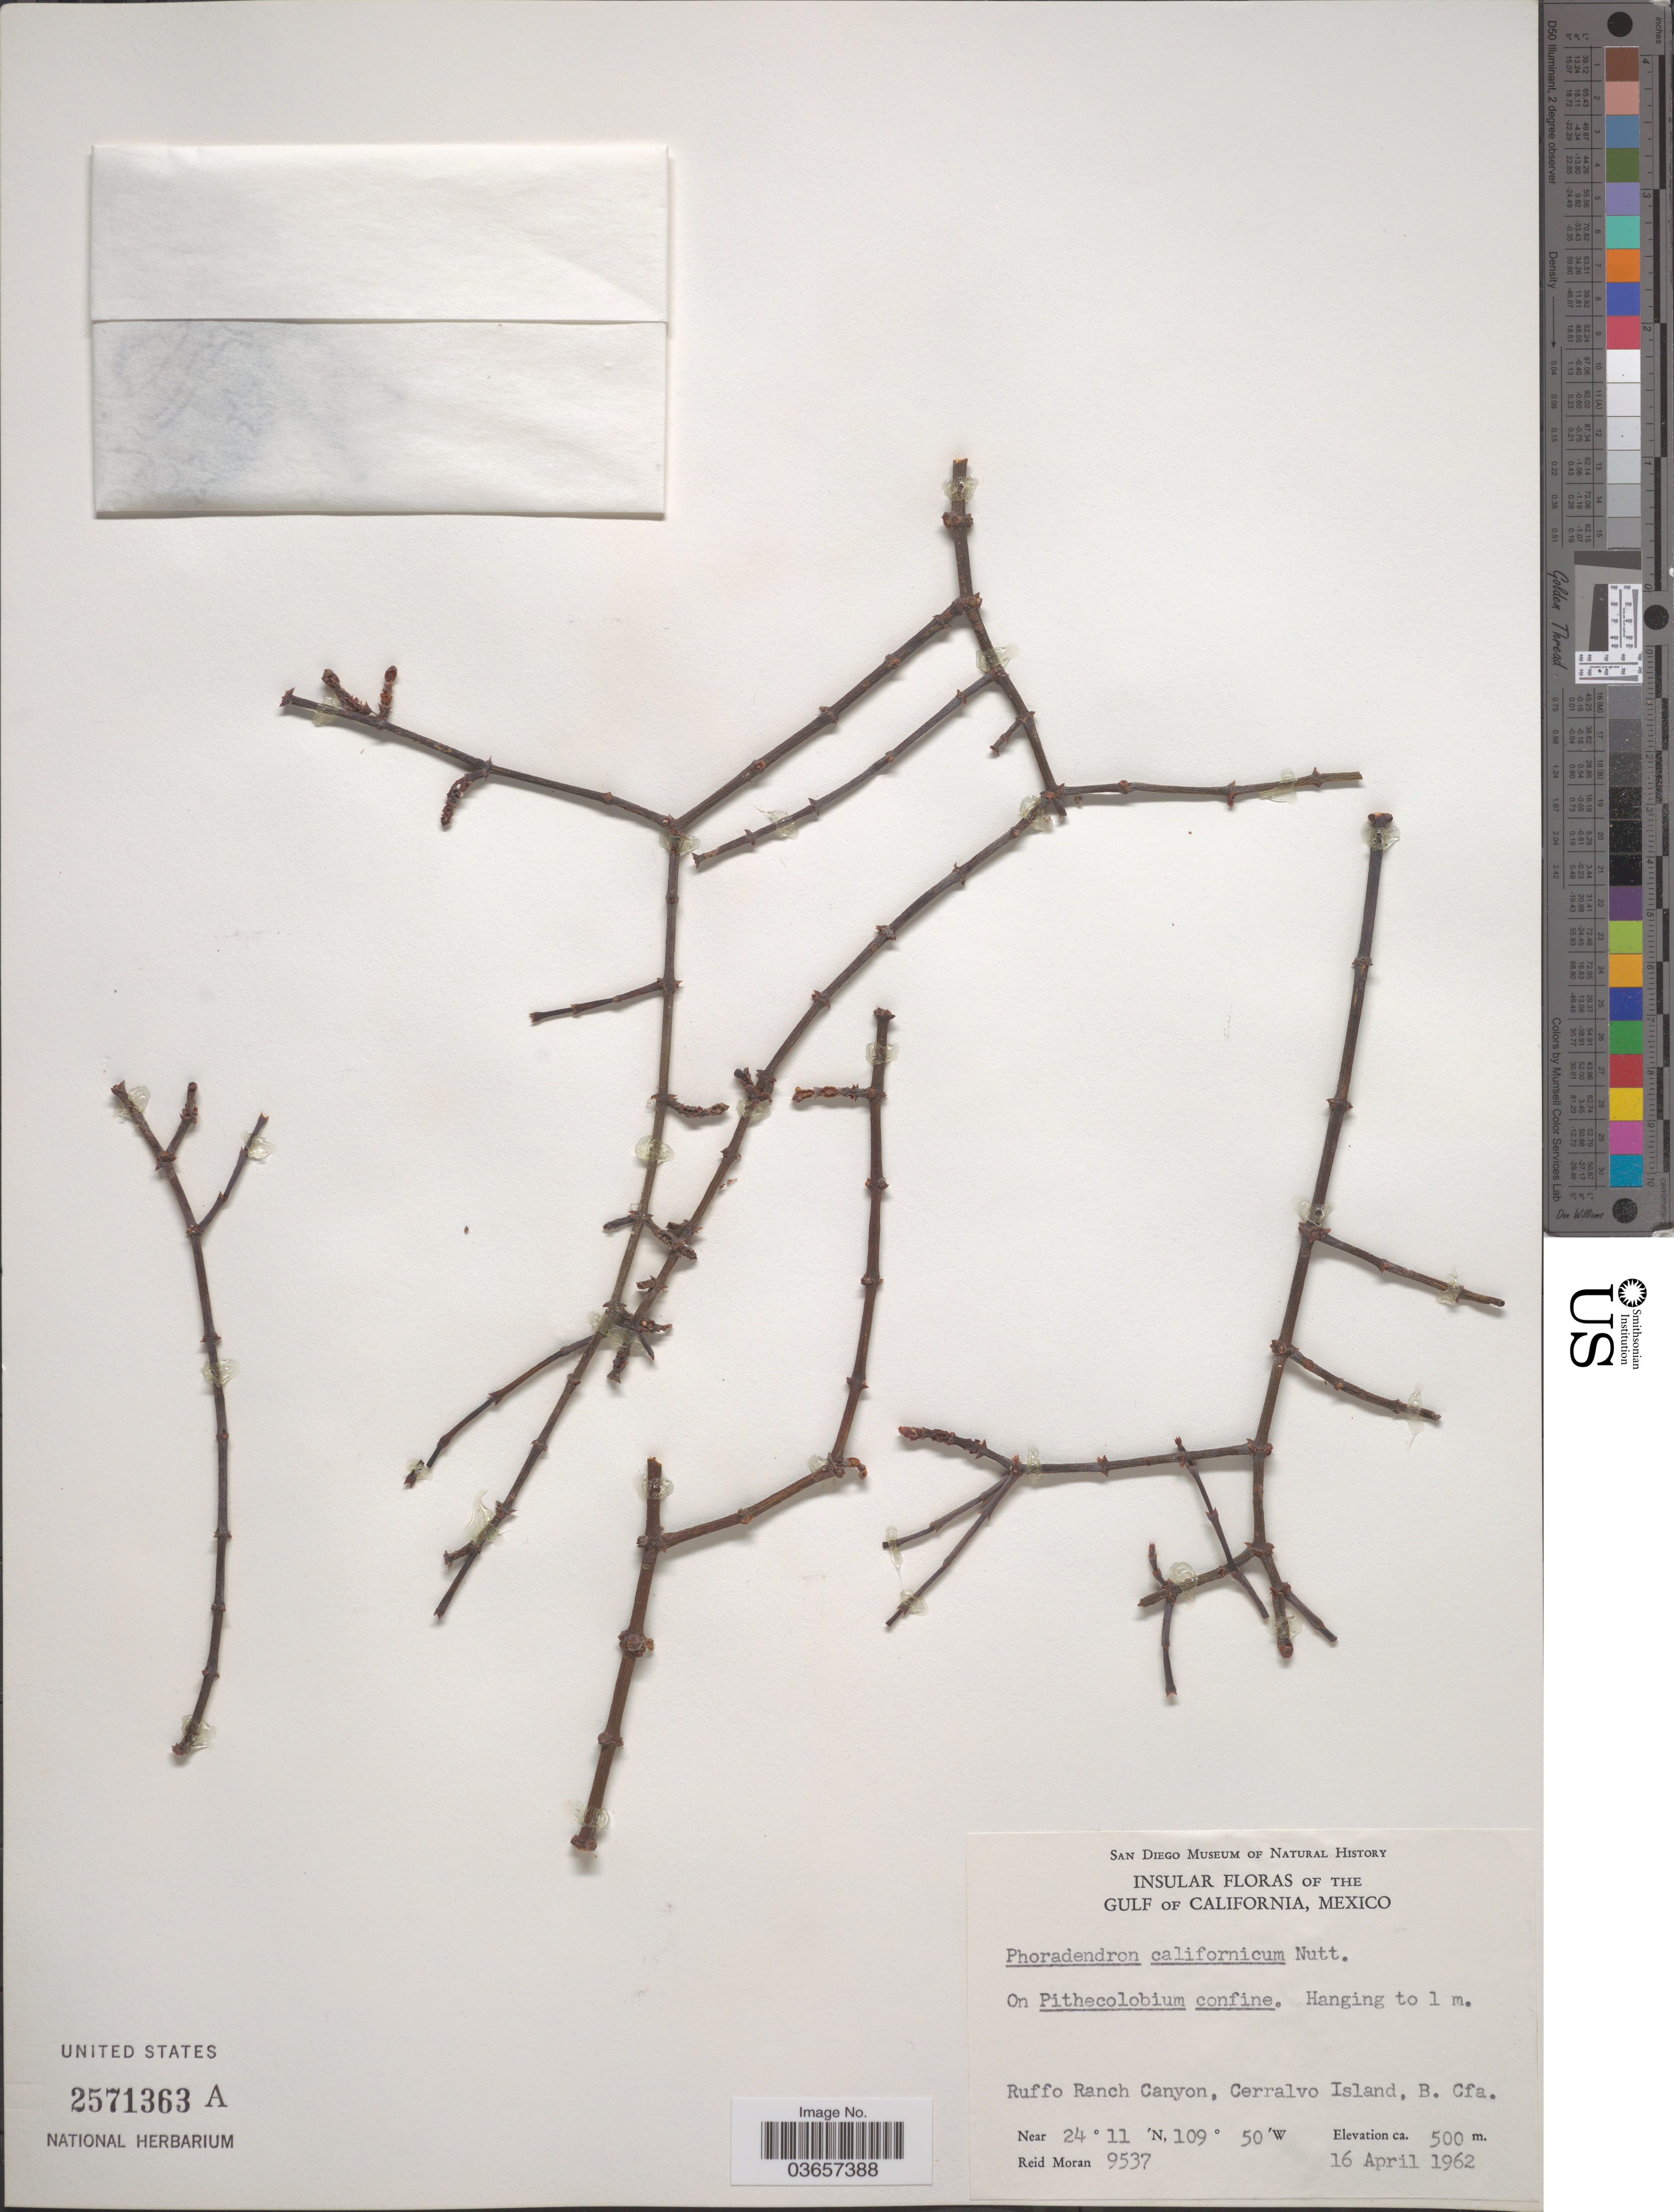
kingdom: Plantae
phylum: Tracheophyta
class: Magnoliopsida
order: Santalales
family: Viscaceae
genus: Phoradendron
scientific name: Phoradendron californicum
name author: Nutt.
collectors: R. Moran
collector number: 9537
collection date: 1962-04-16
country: Mexico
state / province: Baja California Sur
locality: Insular. The Gulf of California. Ruffo Ranch Canyon, Cerralvo Island, B. Cfa.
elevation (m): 500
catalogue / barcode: US 2571363A